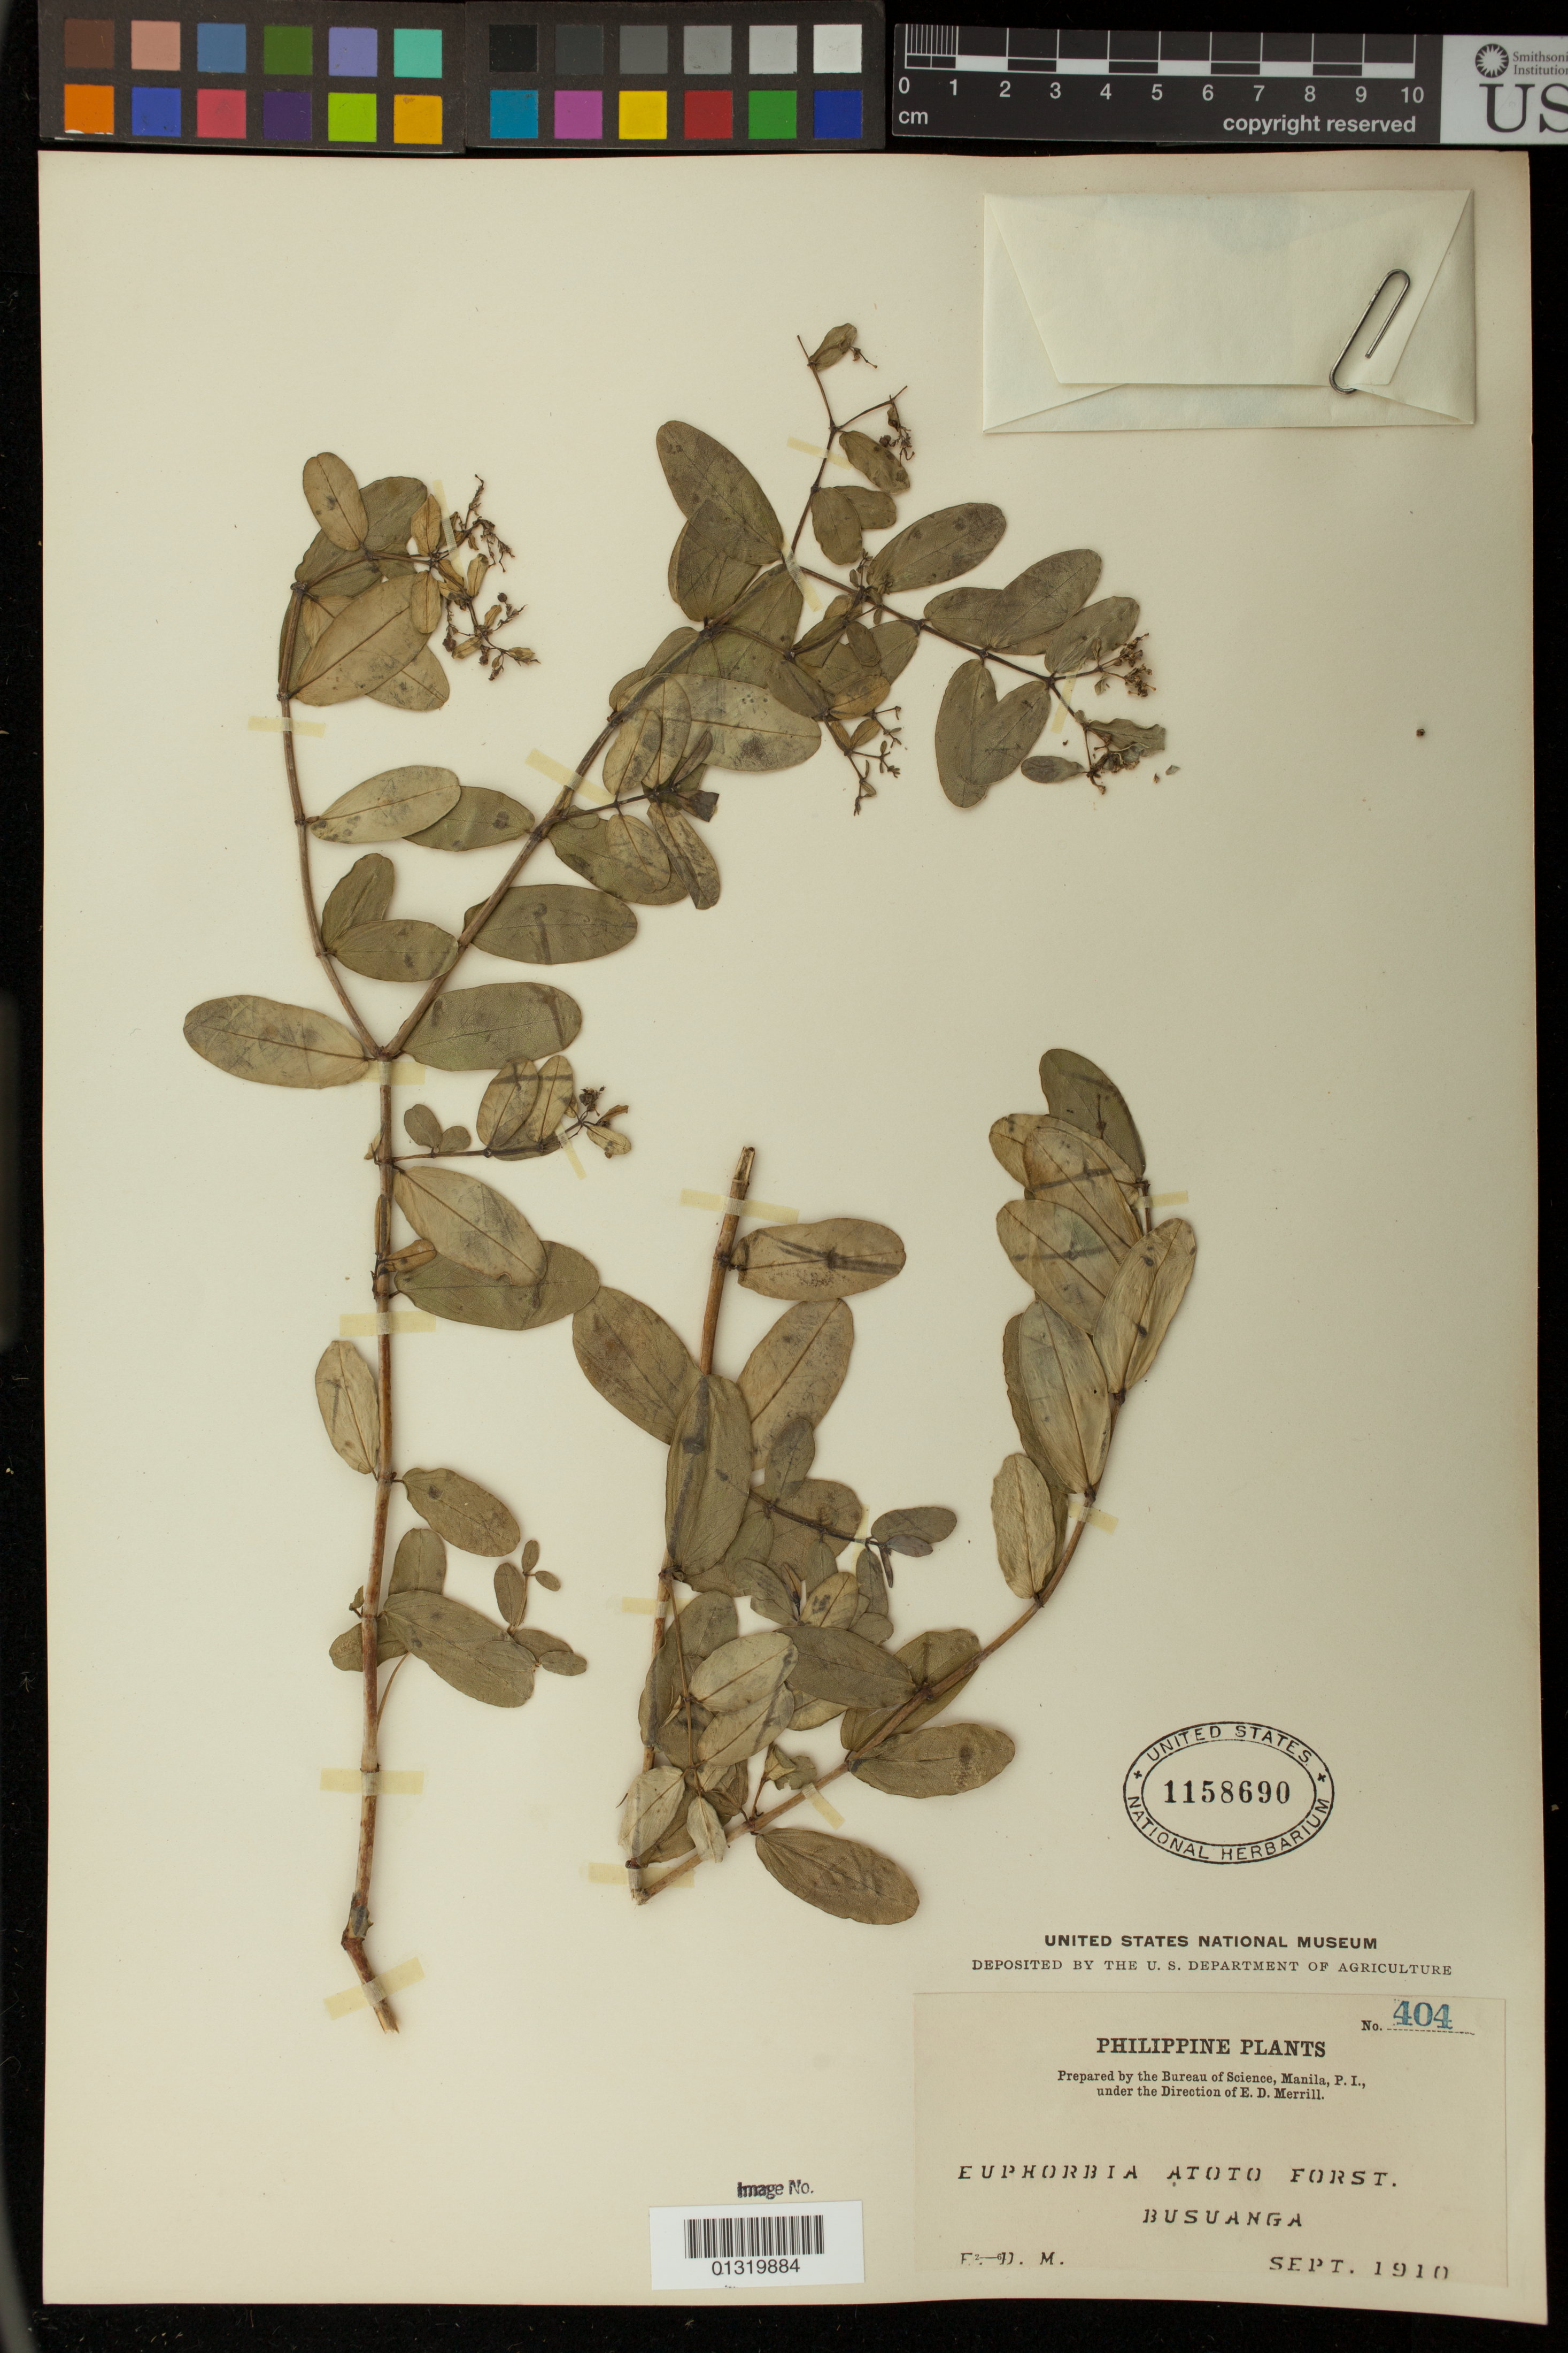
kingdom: Plantae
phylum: Tracheophyta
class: Magnoliopsida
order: Malpighiales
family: Euphorbiaceae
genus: Euphorbia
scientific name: Euphorbia atoto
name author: G. Forst.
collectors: E. D. Merrill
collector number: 404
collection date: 1910-09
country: Philippines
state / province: Mimaropa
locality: Busuanga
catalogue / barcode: US 1158690